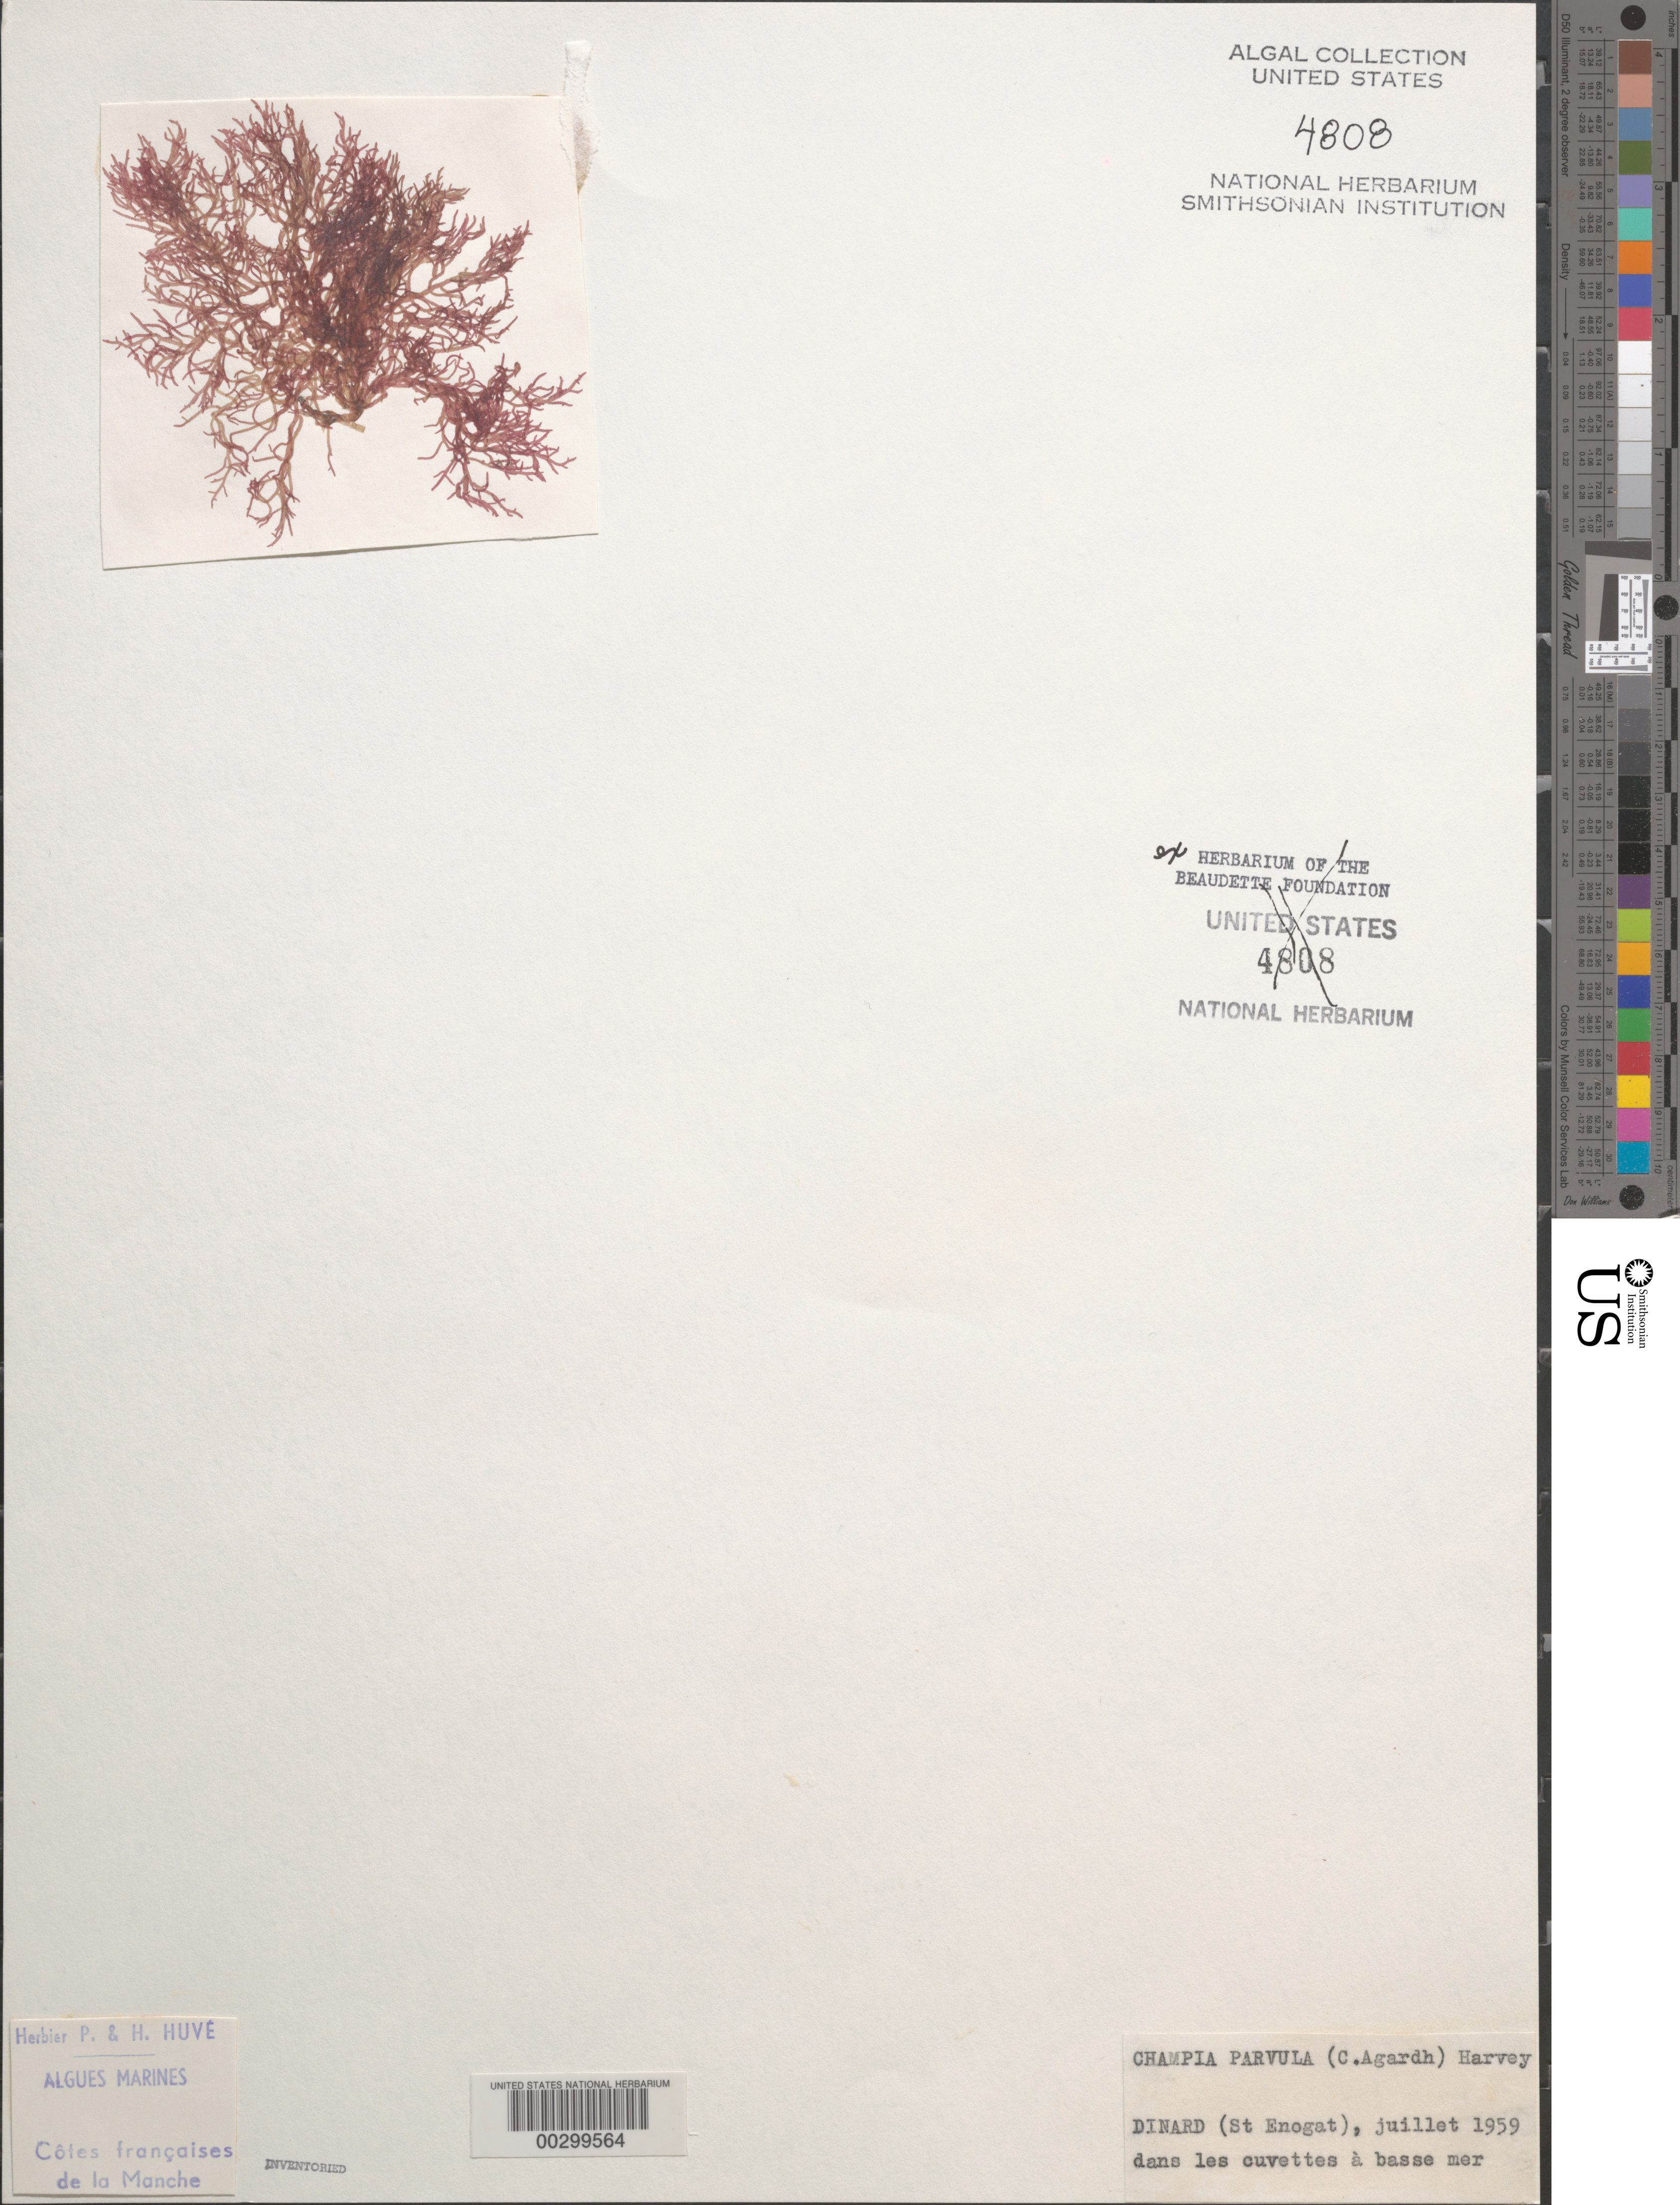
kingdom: Plantae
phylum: Rhodophyta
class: Florideophyceae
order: Rhodymeniales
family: Champiaceae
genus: Champia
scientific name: Champia parvula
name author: (C. Agardh) Harv.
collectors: P. Huve & H. Huve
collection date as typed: Jul 1959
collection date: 1959-07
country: France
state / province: Bretagne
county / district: Ille-et-Vilaine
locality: St. Enogat, Dinard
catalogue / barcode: US 4808